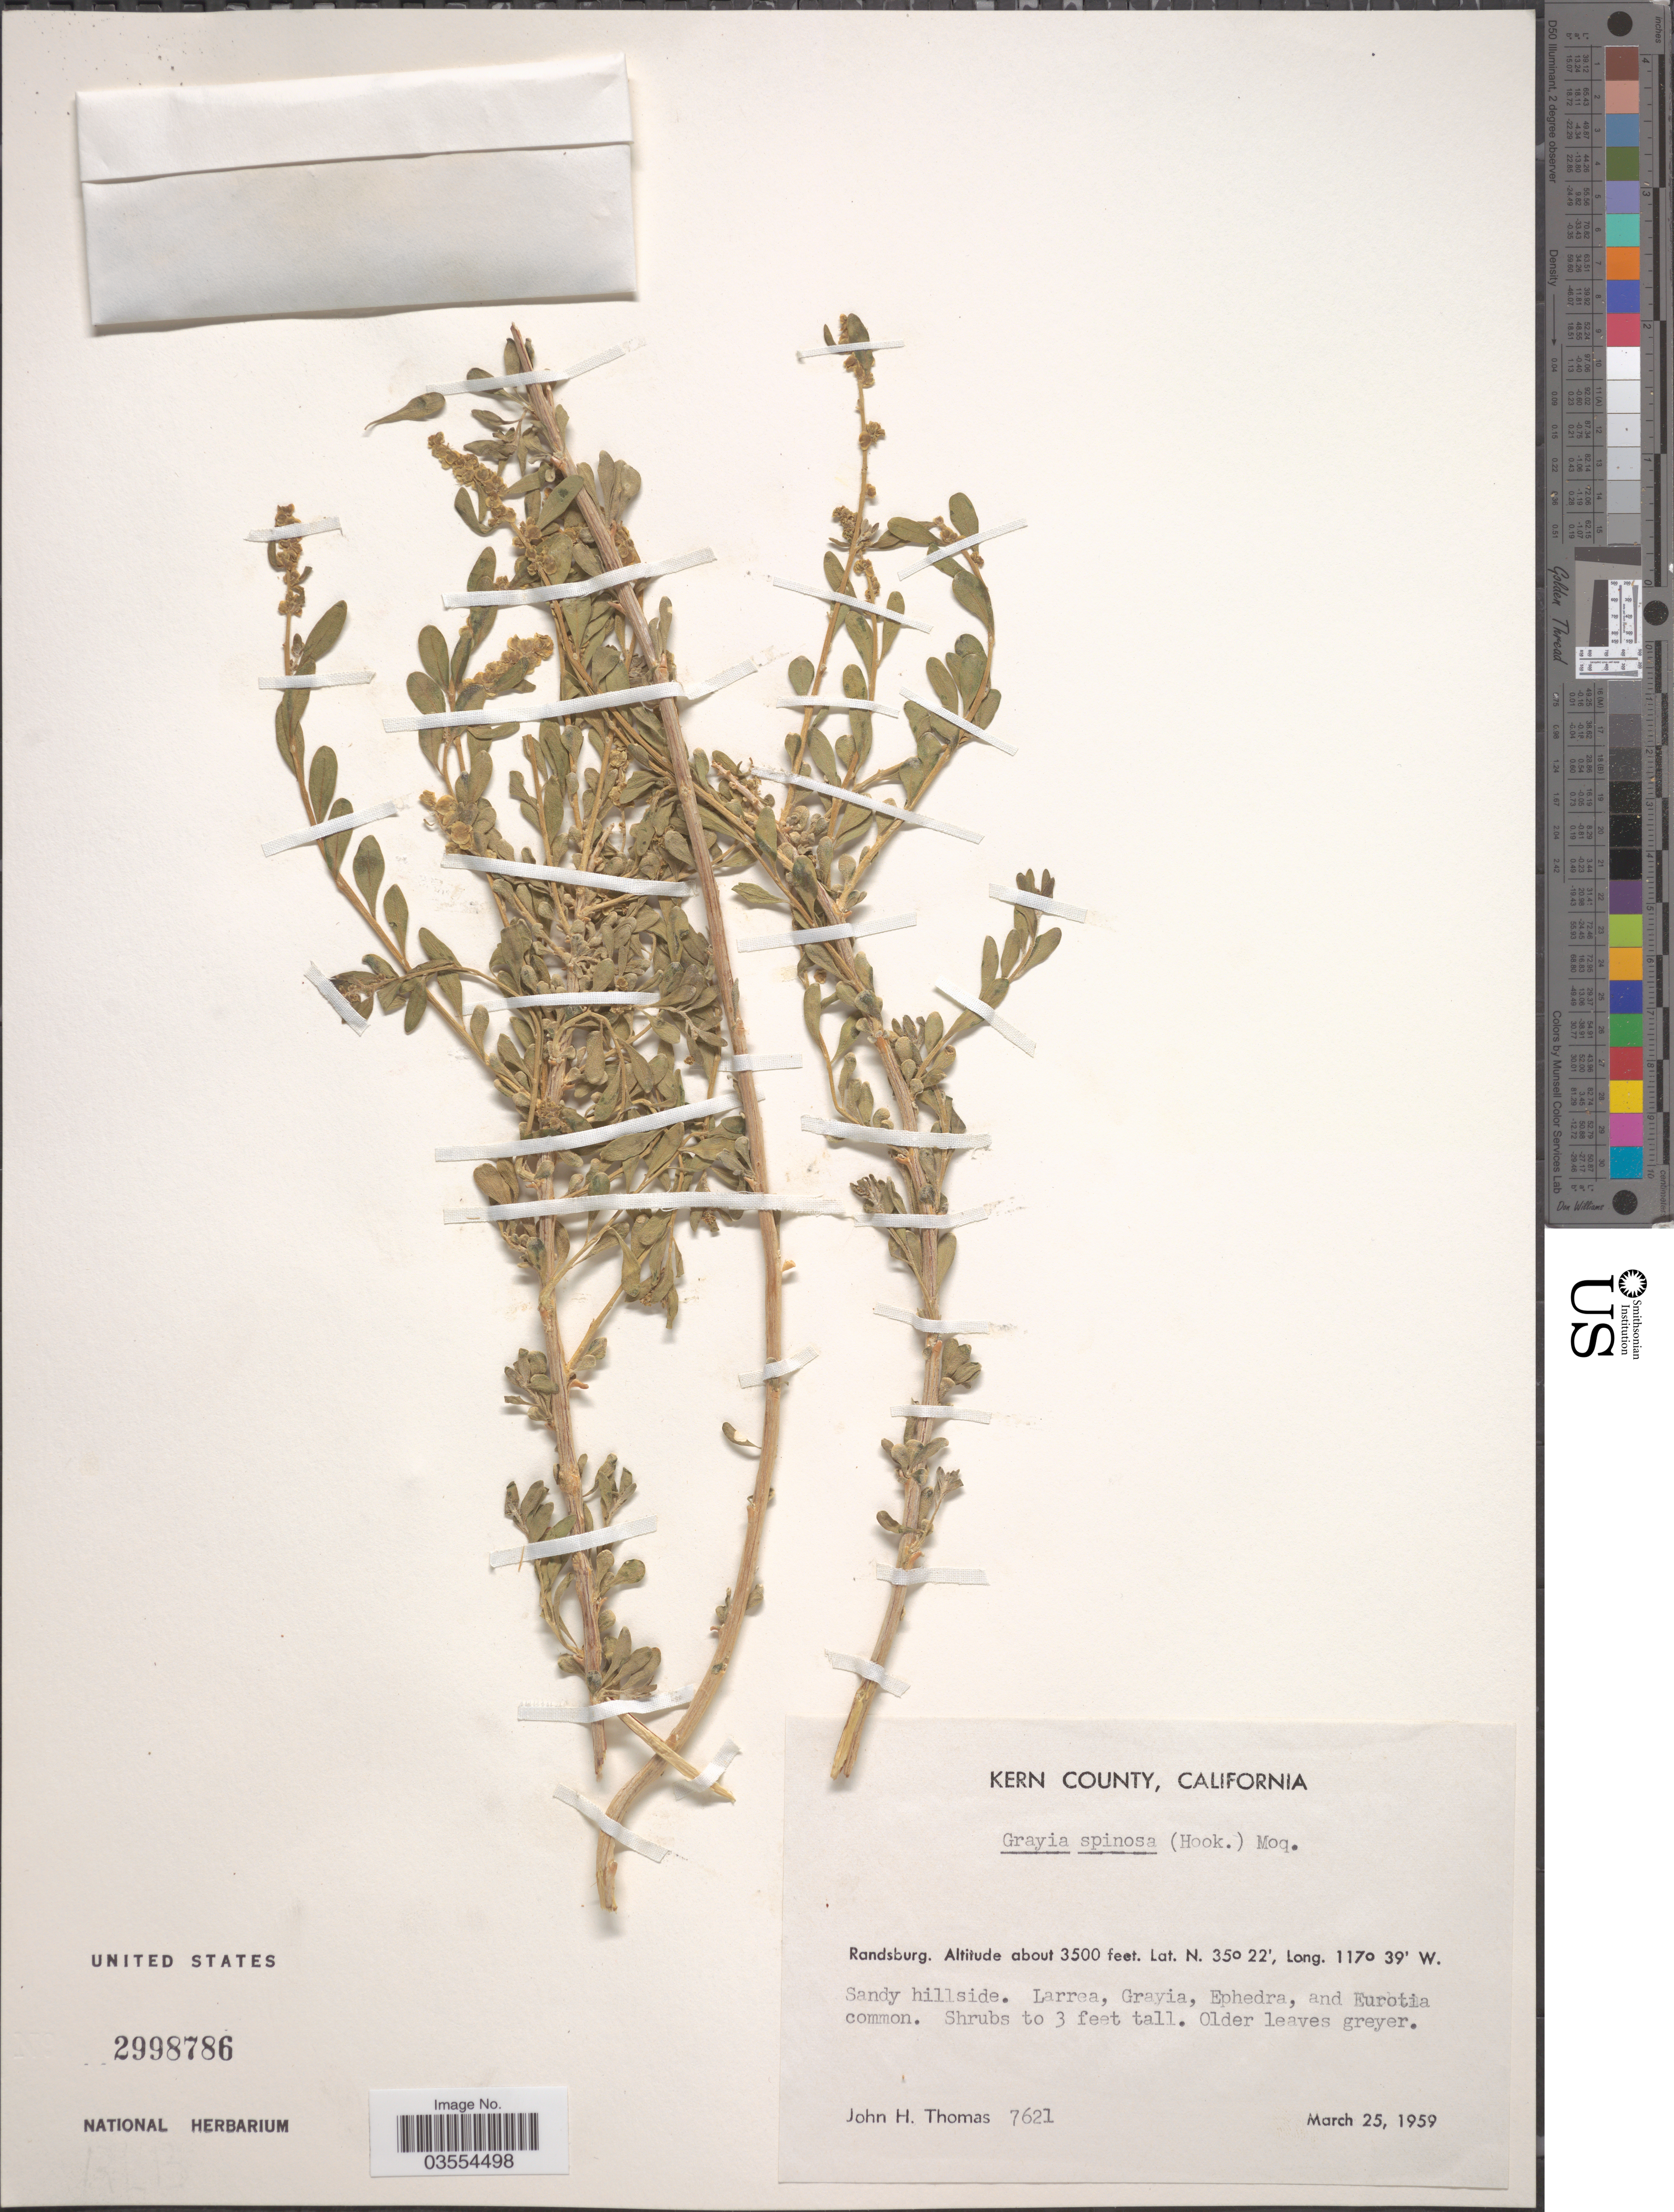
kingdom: Plantae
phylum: Tracheophyta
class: Magnoliopsida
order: Caryophyllales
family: Amaranthaceae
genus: Grayia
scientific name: Grayia spinosa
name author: (Hook.) Moq.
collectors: J. H. Thomas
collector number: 7621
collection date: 1959-03-25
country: United States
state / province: California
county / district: Kern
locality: Kern County. Randsburg.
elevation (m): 1067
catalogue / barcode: US 2998786